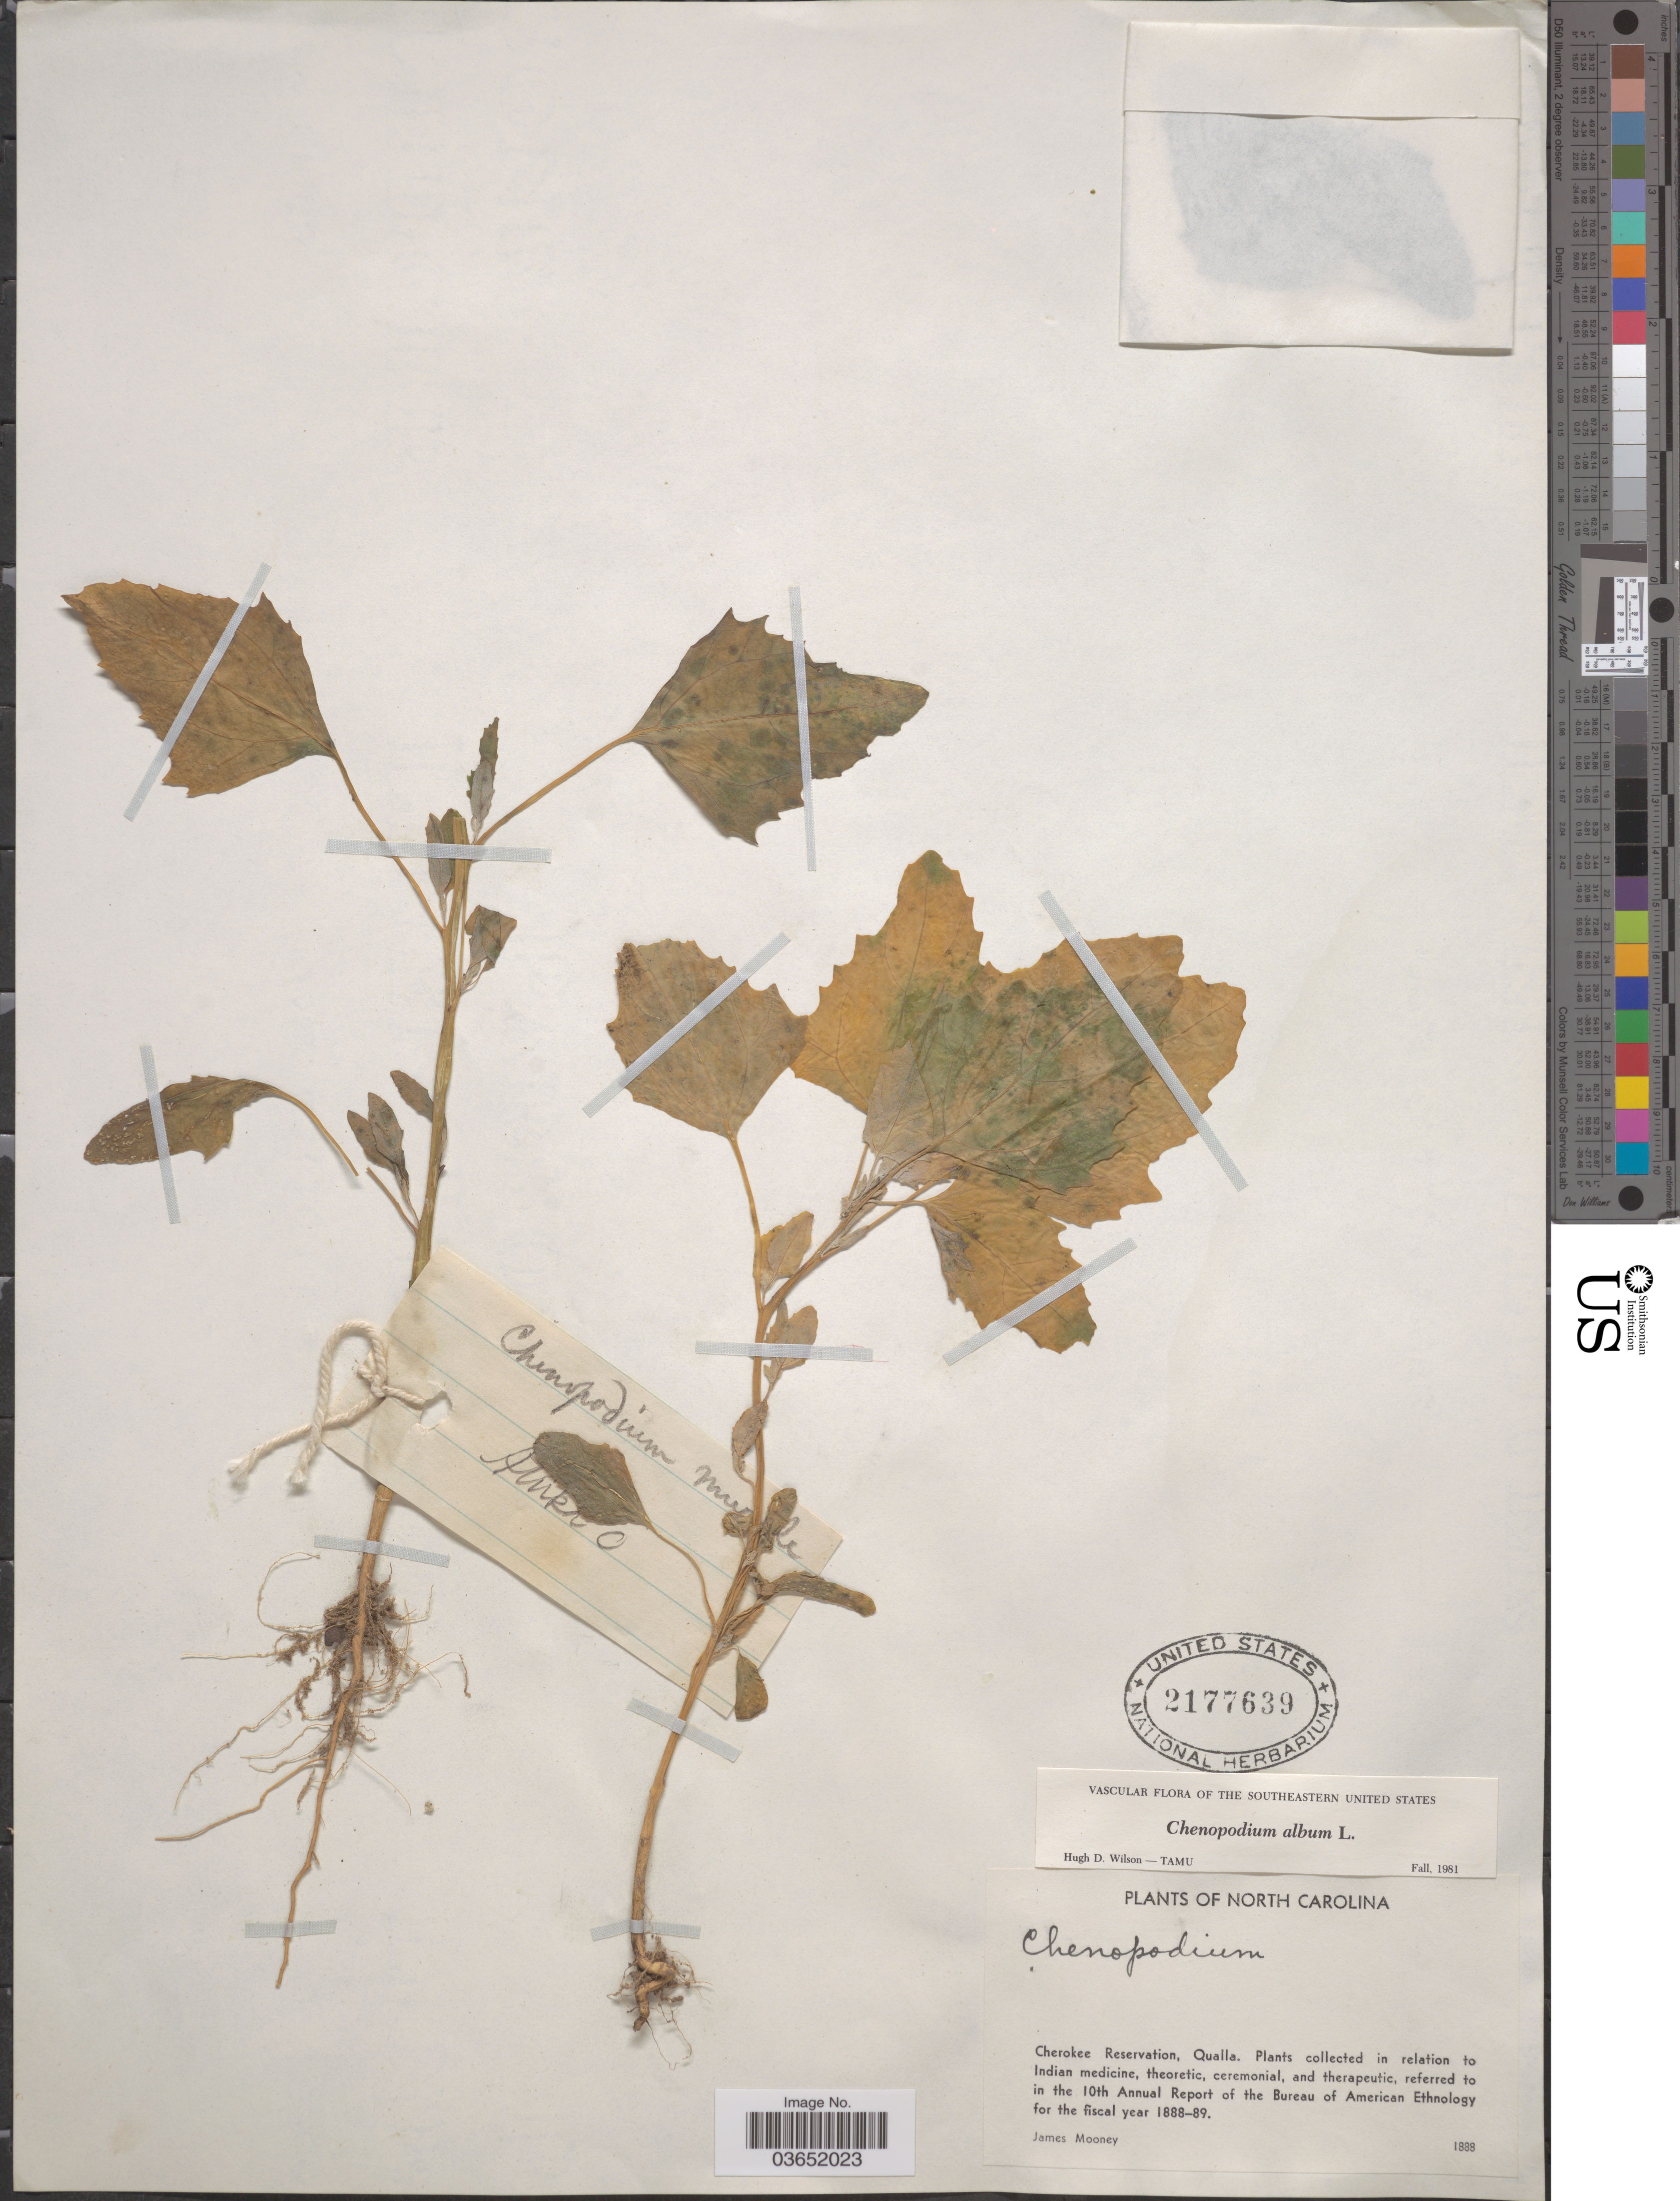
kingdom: Plantae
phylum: Tracheophyta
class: Magnoliopsida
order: Caryophyllales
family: Amaranthaceae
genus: Chenopodium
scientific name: Chenopodium album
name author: L.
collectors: J. Mooney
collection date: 1888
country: United States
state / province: North Carolina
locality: Cherokee Reservation, Qualla.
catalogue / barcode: US 2177639